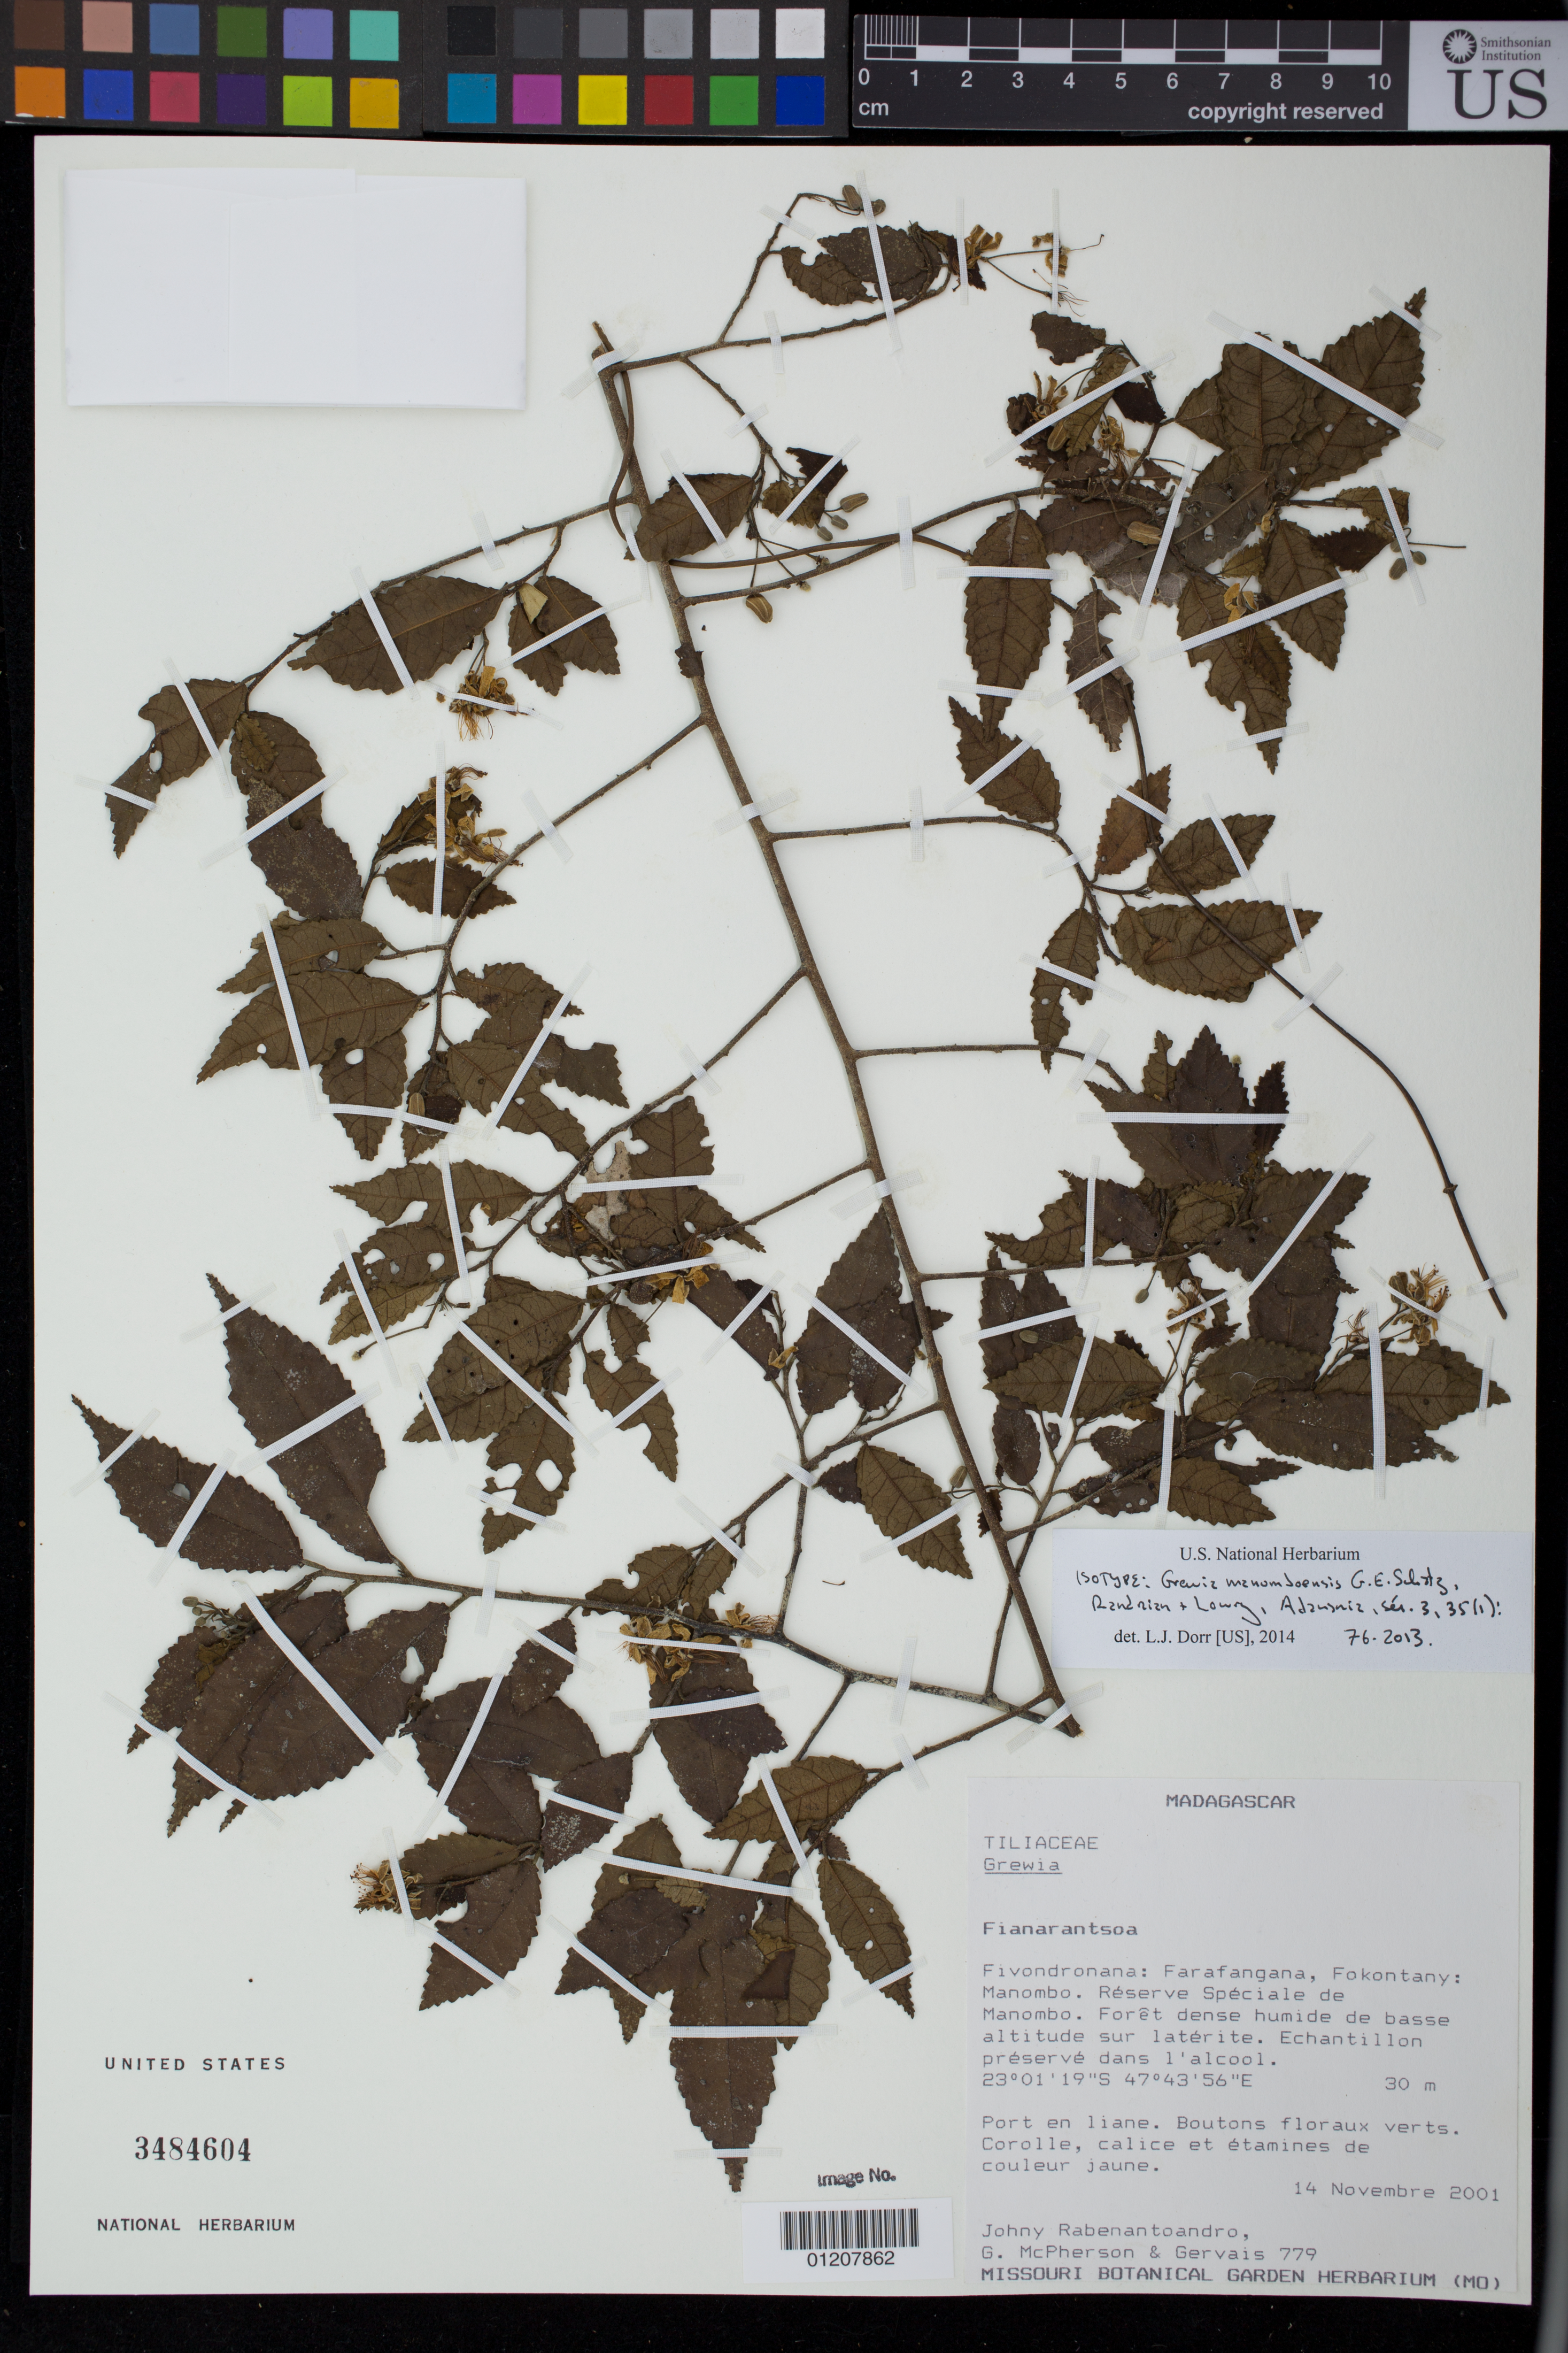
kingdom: Plantae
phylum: Tracheophyta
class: Magnoliopsida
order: Malvales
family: Malvaceae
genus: Grewia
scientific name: Grewia manomboensis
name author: G.E. Schatz et al.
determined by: Dorr, L. J., (BOT), Smithsonian Institution - National Museum of Natural History (UNITED STATES)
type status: Isotype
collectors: J. Rabenantoandro, G. D. McPherson & Gervais, --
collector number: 779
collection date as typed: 14 Nov 2001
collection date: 2001-11-14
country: Madagascar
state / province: Atsimo-Atsinanana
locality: Fianarantsoa. Fivondronana: Farafangana, Fokontany: Manombo. Réserve Spéciale de Manombo. Forêt dense humide de basse altitude sur latérite.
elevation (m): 30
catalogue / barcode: US 3484604